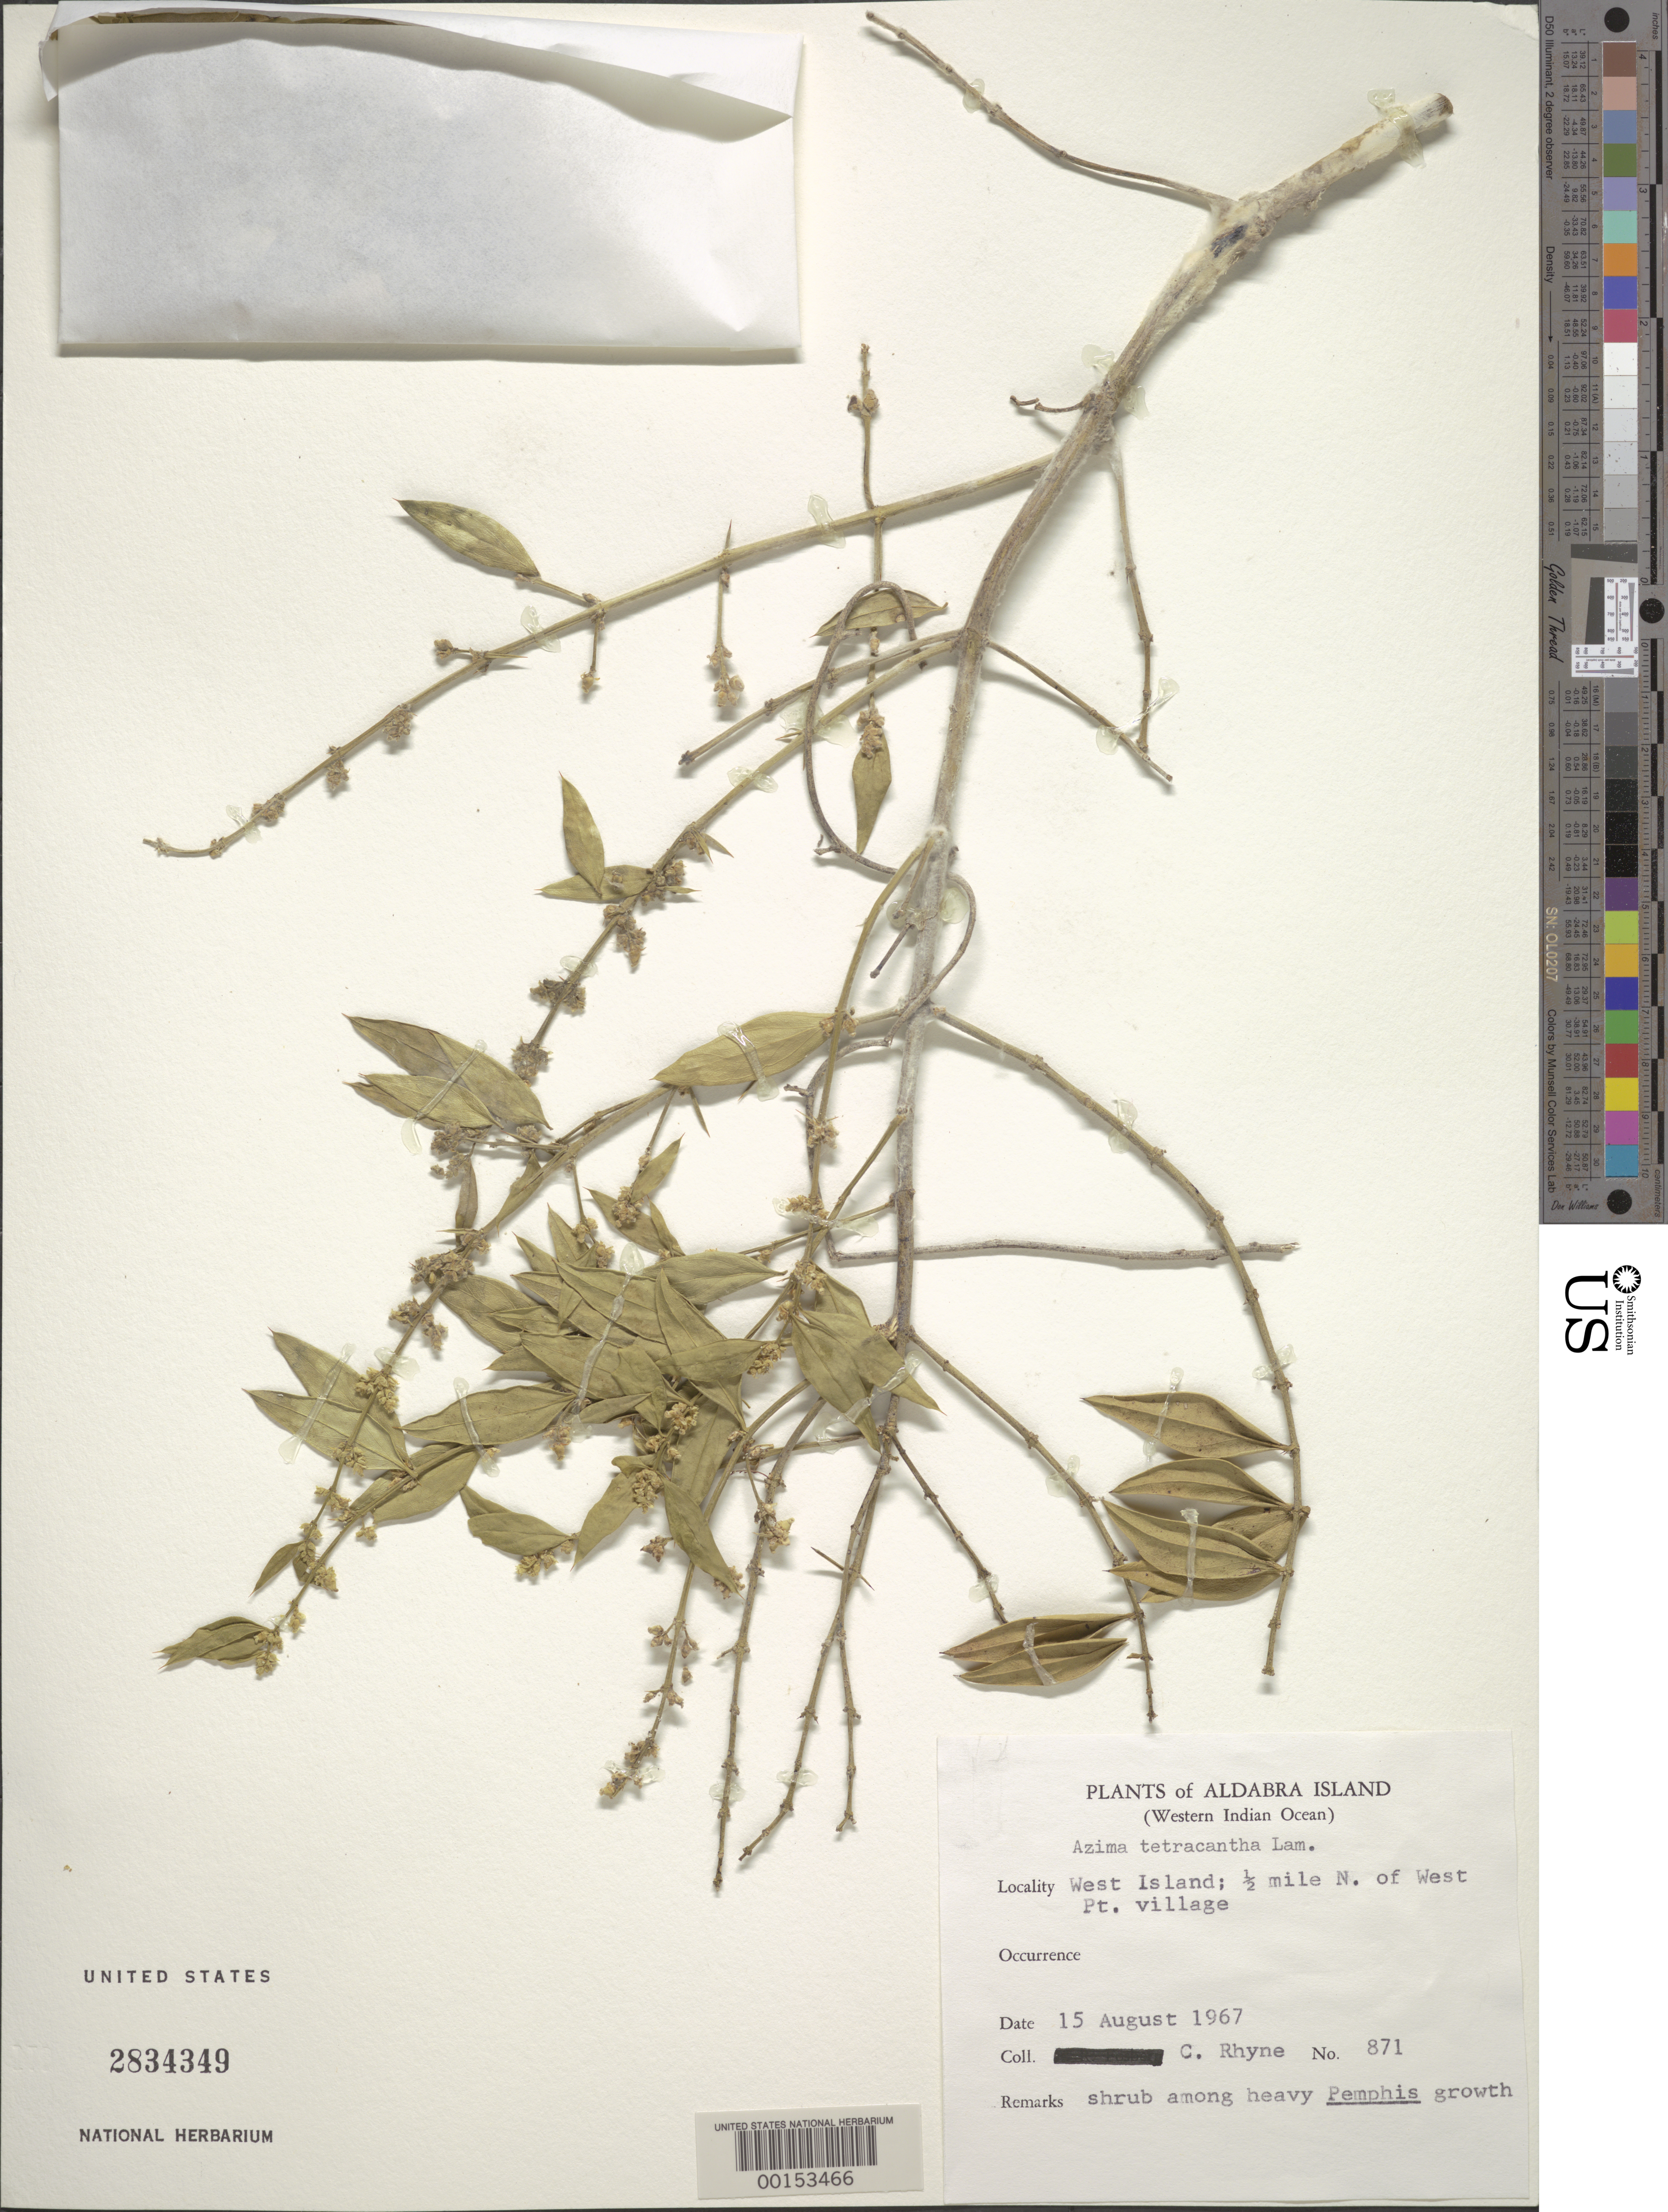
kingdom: Plantae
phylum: Tracheophyta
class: Magnoliopsida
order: Brassicales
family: Salvadoraceae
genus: Azima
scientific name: Azima tetracantha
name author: Lam.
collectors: C. Rhyne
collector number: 871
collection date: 1967-08-15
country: Seychelles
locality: Aldabra Island. (Western Indian Ocean). West Island; ½ mile N. of West Pt. village.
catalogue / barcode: US 2834349